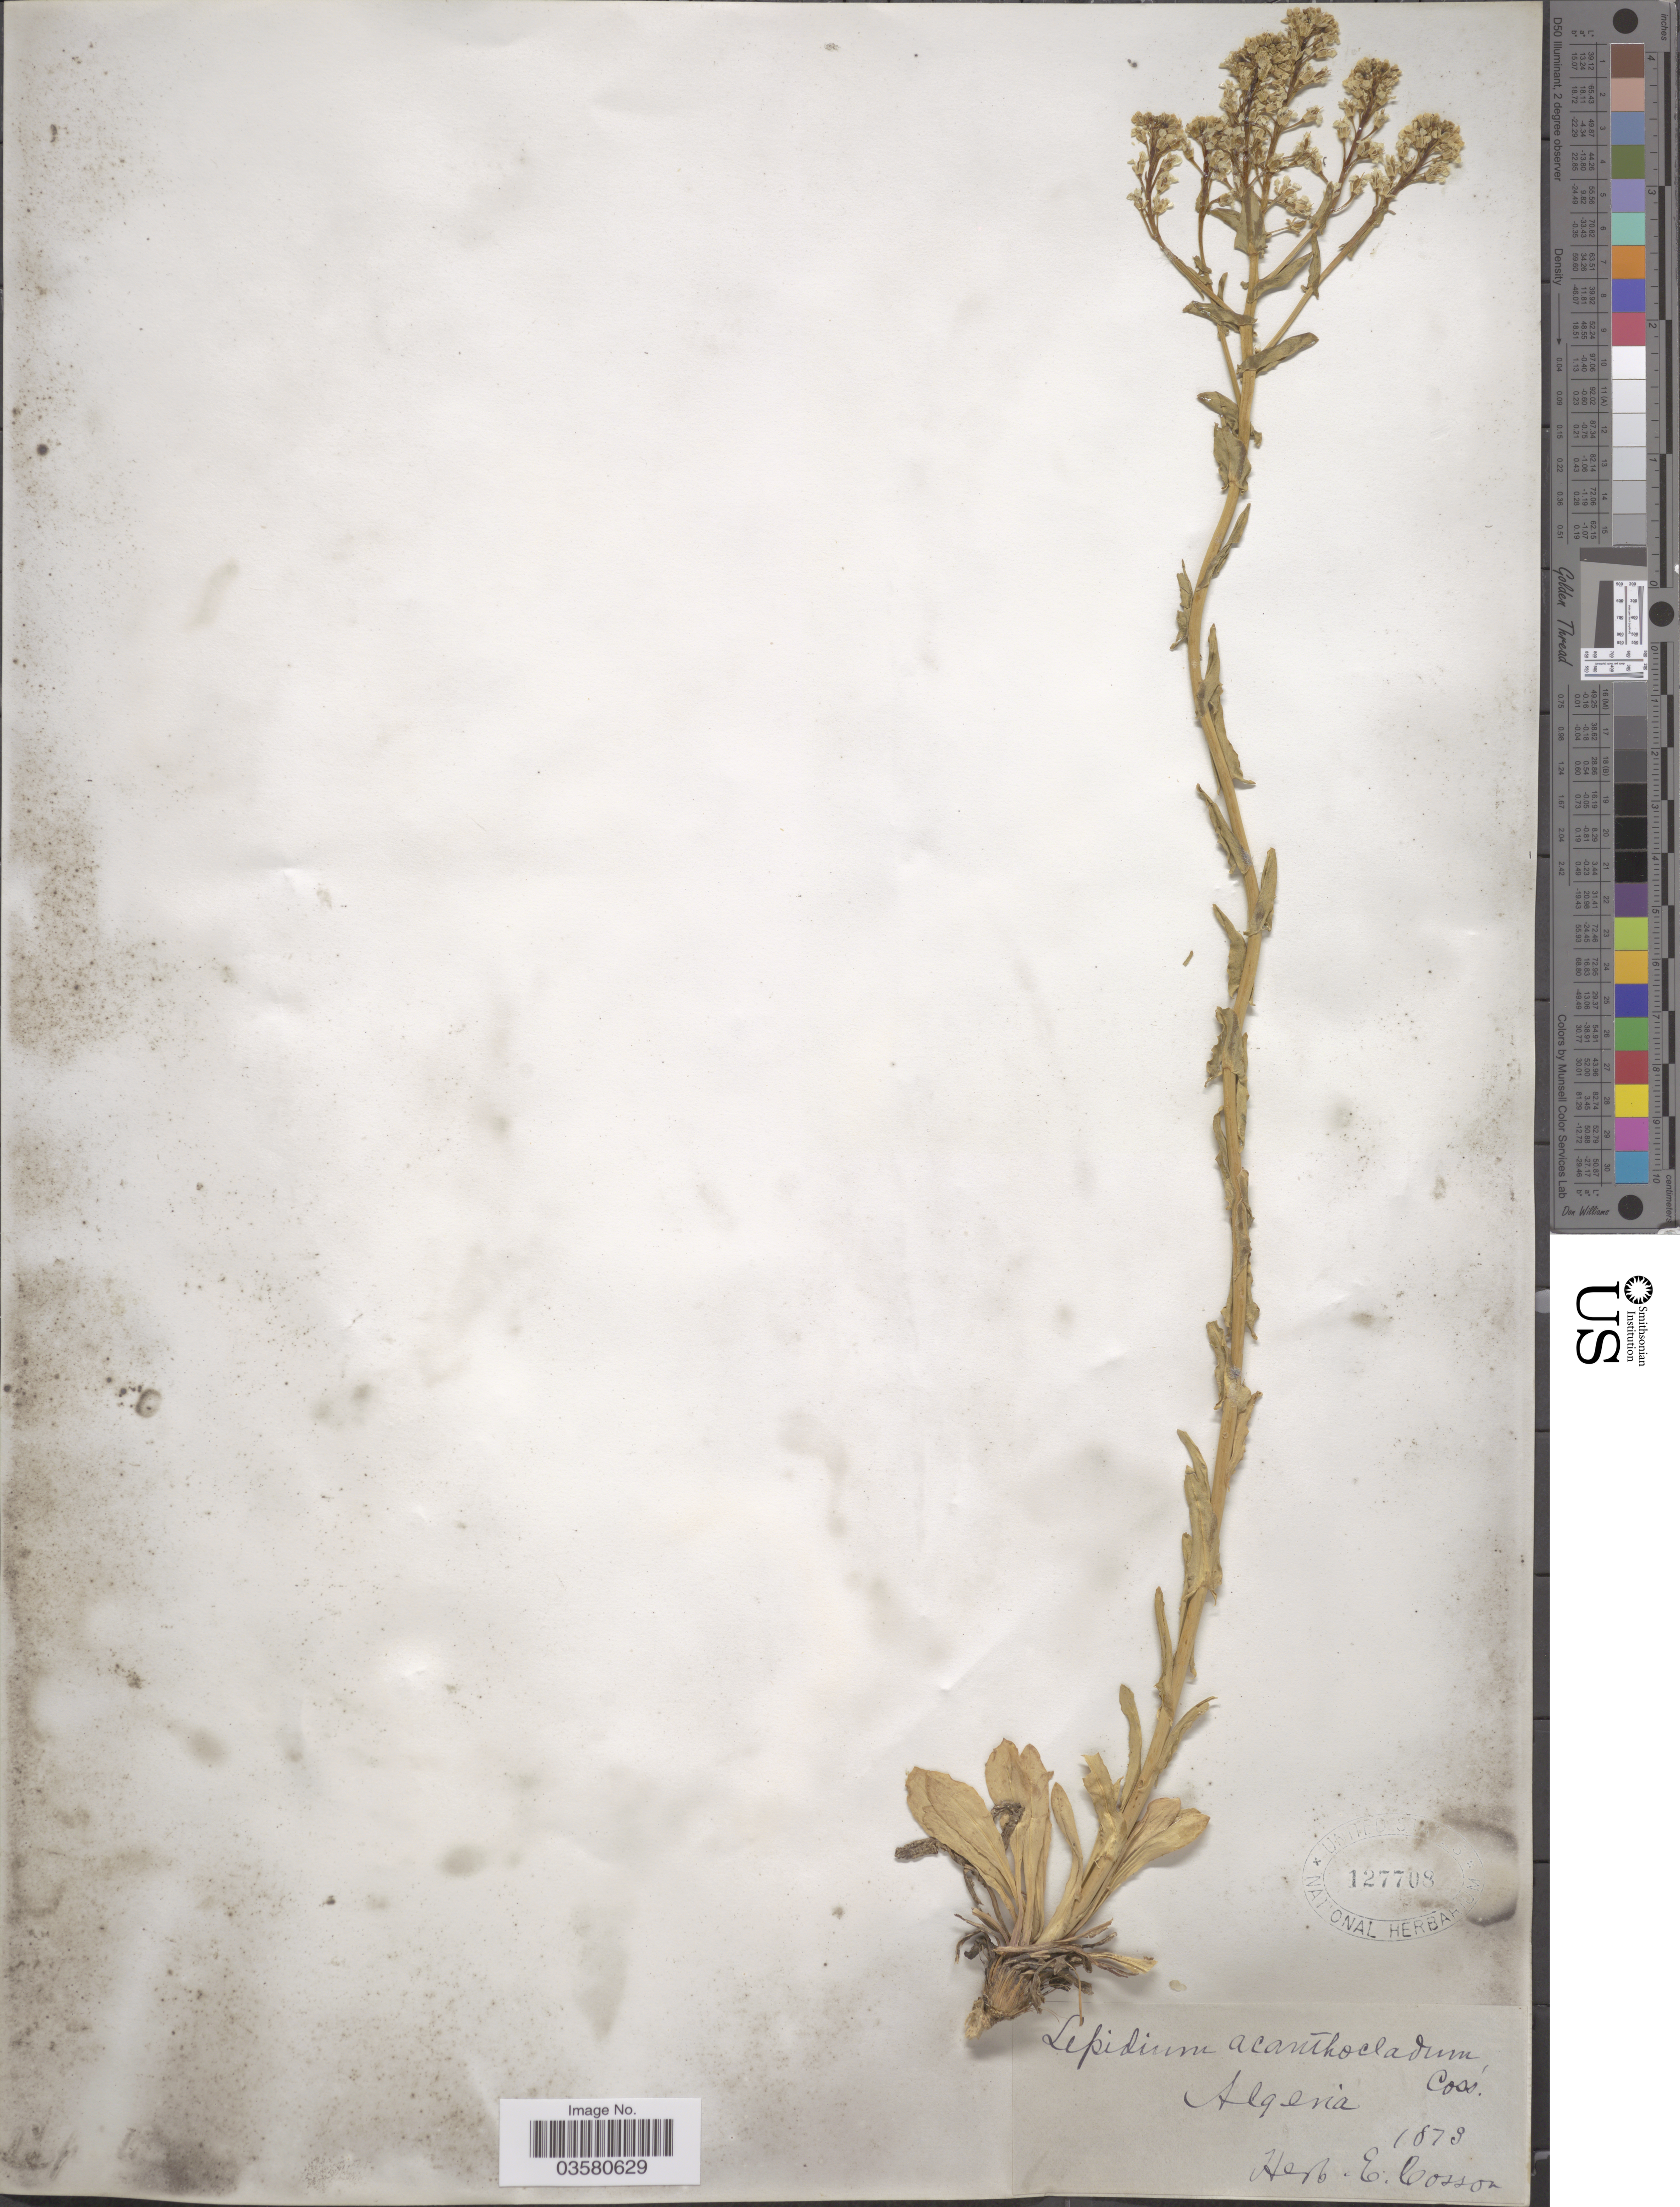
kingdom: Plantae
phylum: Tracheophyta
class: Magnoliopsida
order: Brassicales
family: Brassicaceae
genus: Lepidium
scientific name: Lepidium acanthocladum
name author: Coss. & Durieu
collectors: ex herb. Cosson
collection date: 1873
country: Algeria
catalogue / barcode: US 127708